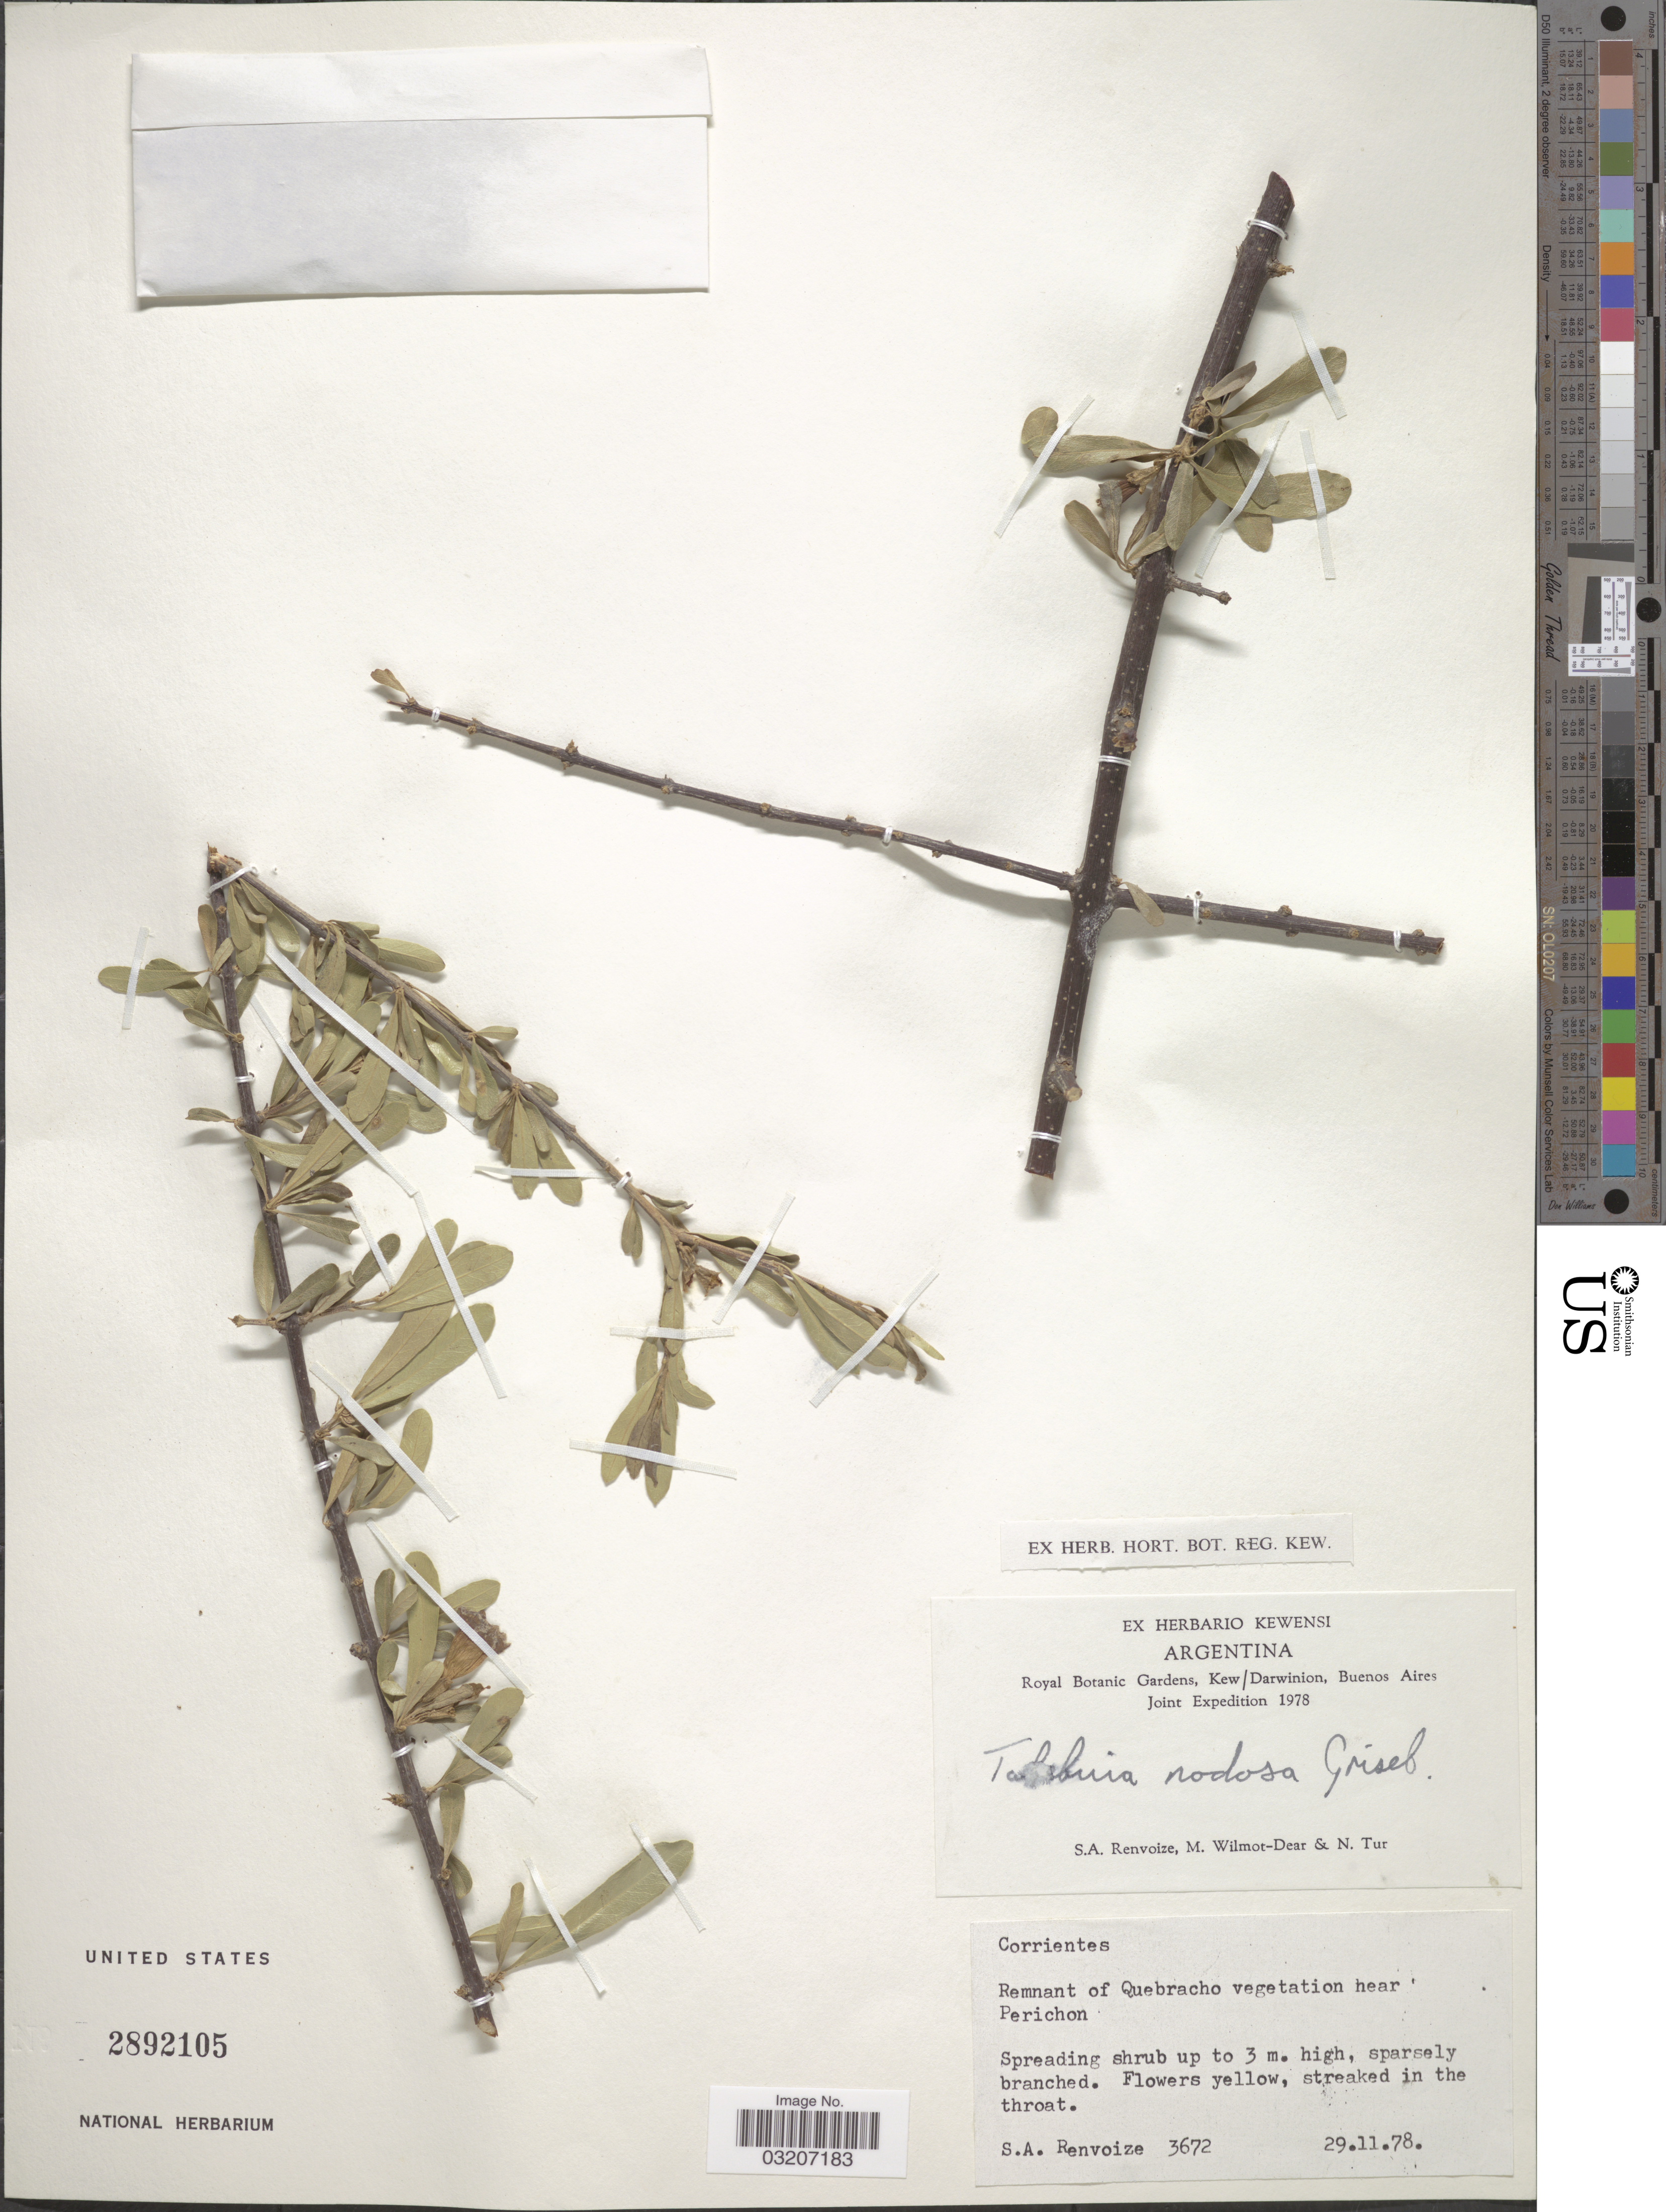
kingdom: Plantae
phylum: Tracheophyta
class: Magnoliopsida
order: Lamiales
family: Bignoniaceae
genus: Tabebuia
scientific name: Tabebuia nodosa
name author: (Griseb.) Griseb.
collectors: S. A. Renvoize, M. Wilmot-Dear & N. Tur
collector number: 3672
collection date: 1978-11-29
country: Argentina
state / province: Corrientes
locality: Remnant of Quebracho vegetation near Perichon.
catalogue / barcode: US 2892105